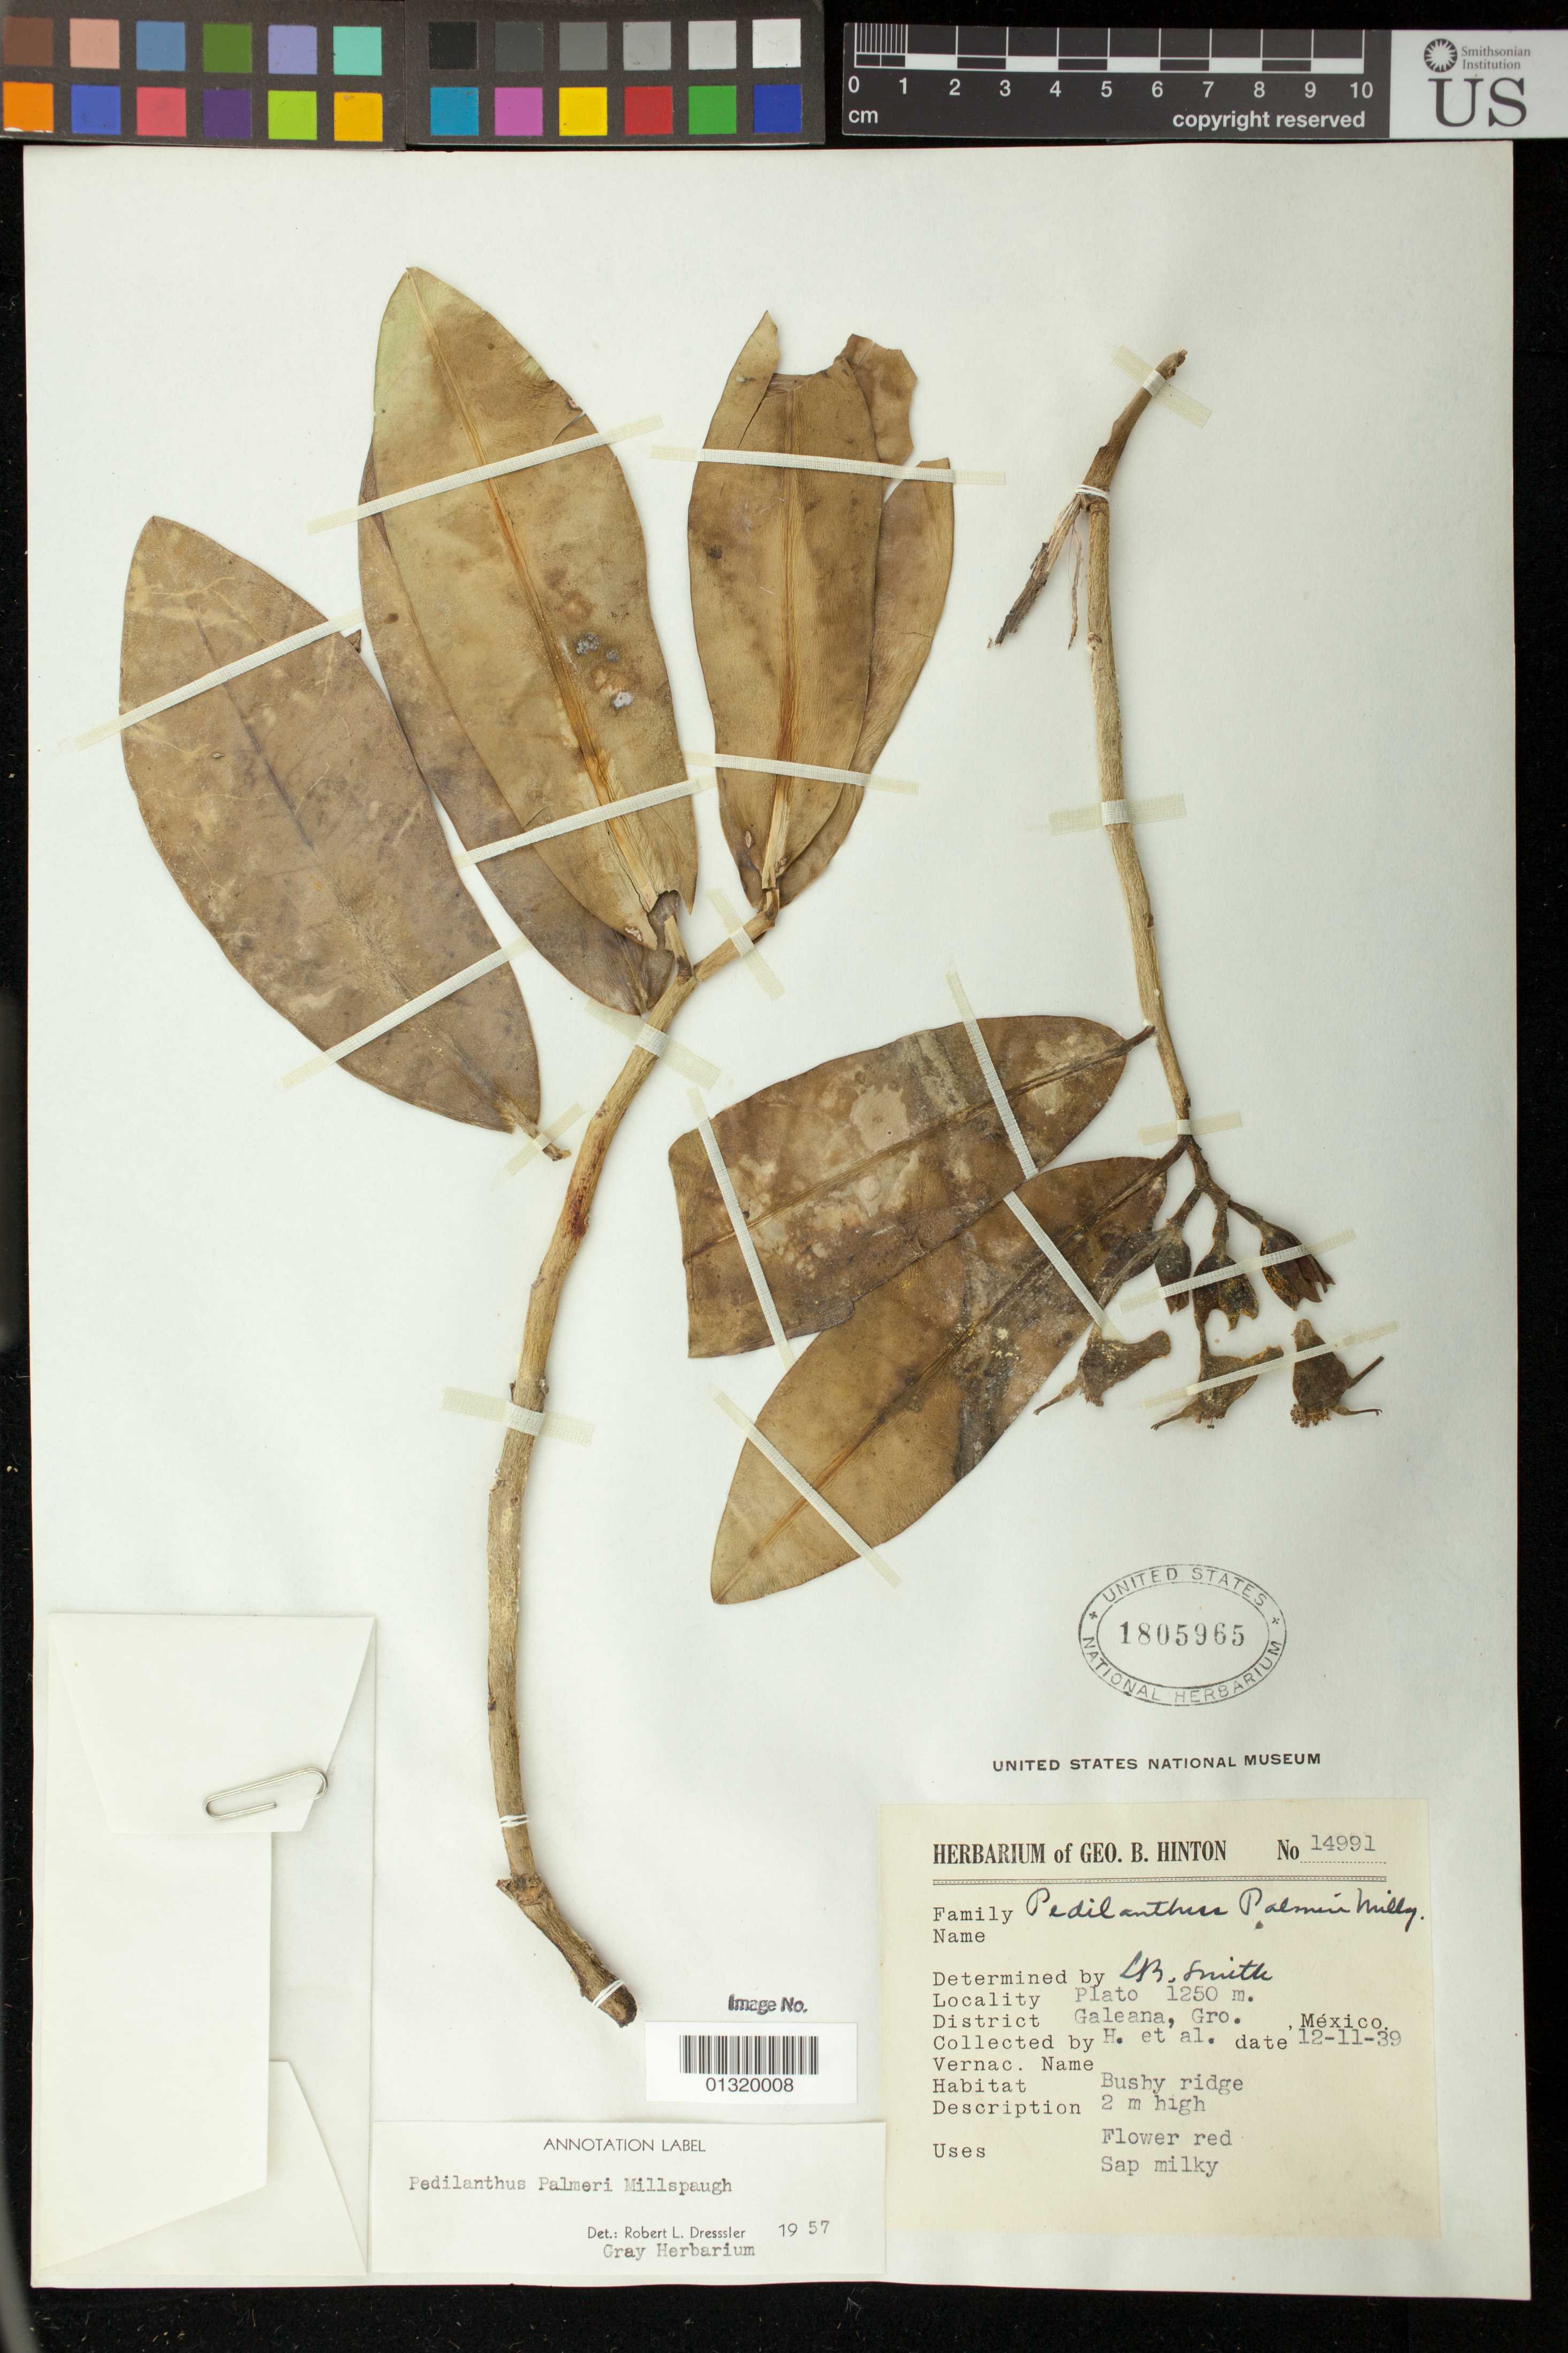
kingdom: Plantae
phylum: Tracheophyta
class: Magnoliopsida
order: Malpighiales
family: Euphorbiaceae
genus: Pedilanthus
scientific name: Pedilanthus palmeri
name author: Millsp.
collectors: G. S. Hinton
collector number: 14991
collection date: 1939-11-12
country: Mexico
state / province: Guerrero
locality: Galeana, Plato.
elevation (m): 1250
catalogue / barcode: US 1805965